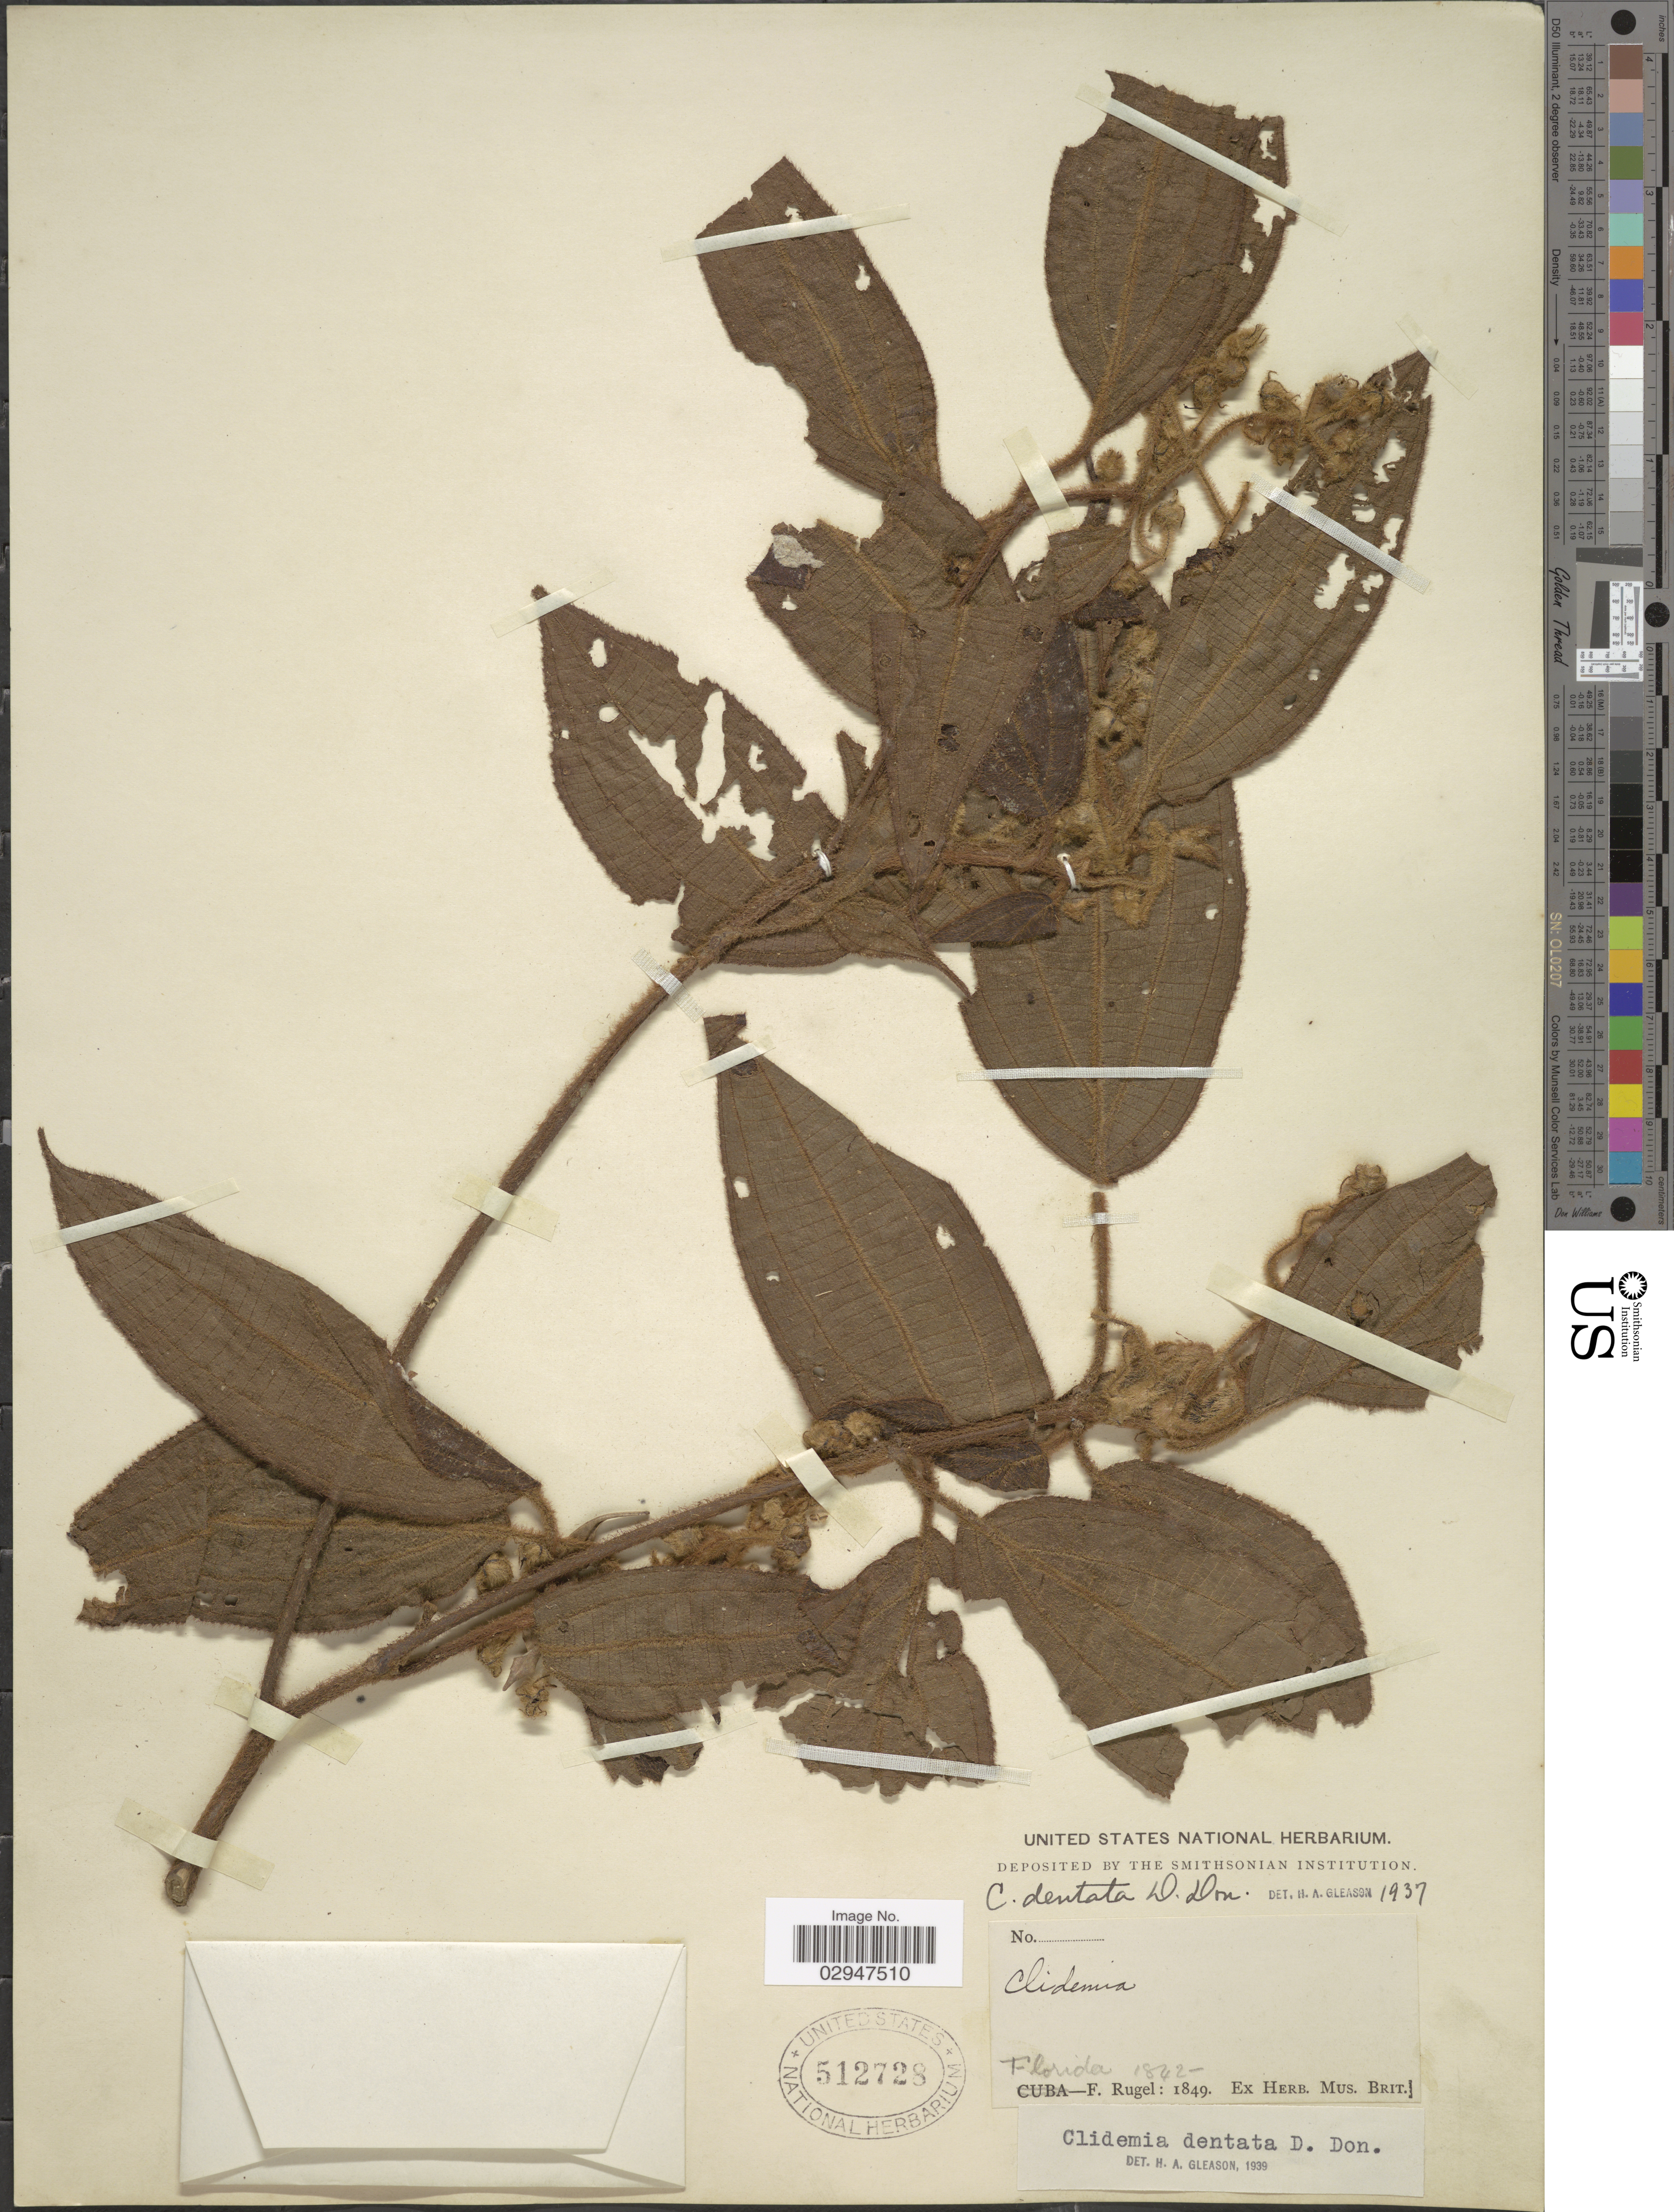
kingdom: Plantae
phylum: Tracheophyta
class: Magnoliopsida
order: Myrtales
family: Melastomataceae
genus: Clidemia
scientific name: Clidemia dentata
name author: D. Don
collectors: F. Rugel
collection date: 1842/1849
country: United States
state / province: Florida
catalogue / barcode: US 512728